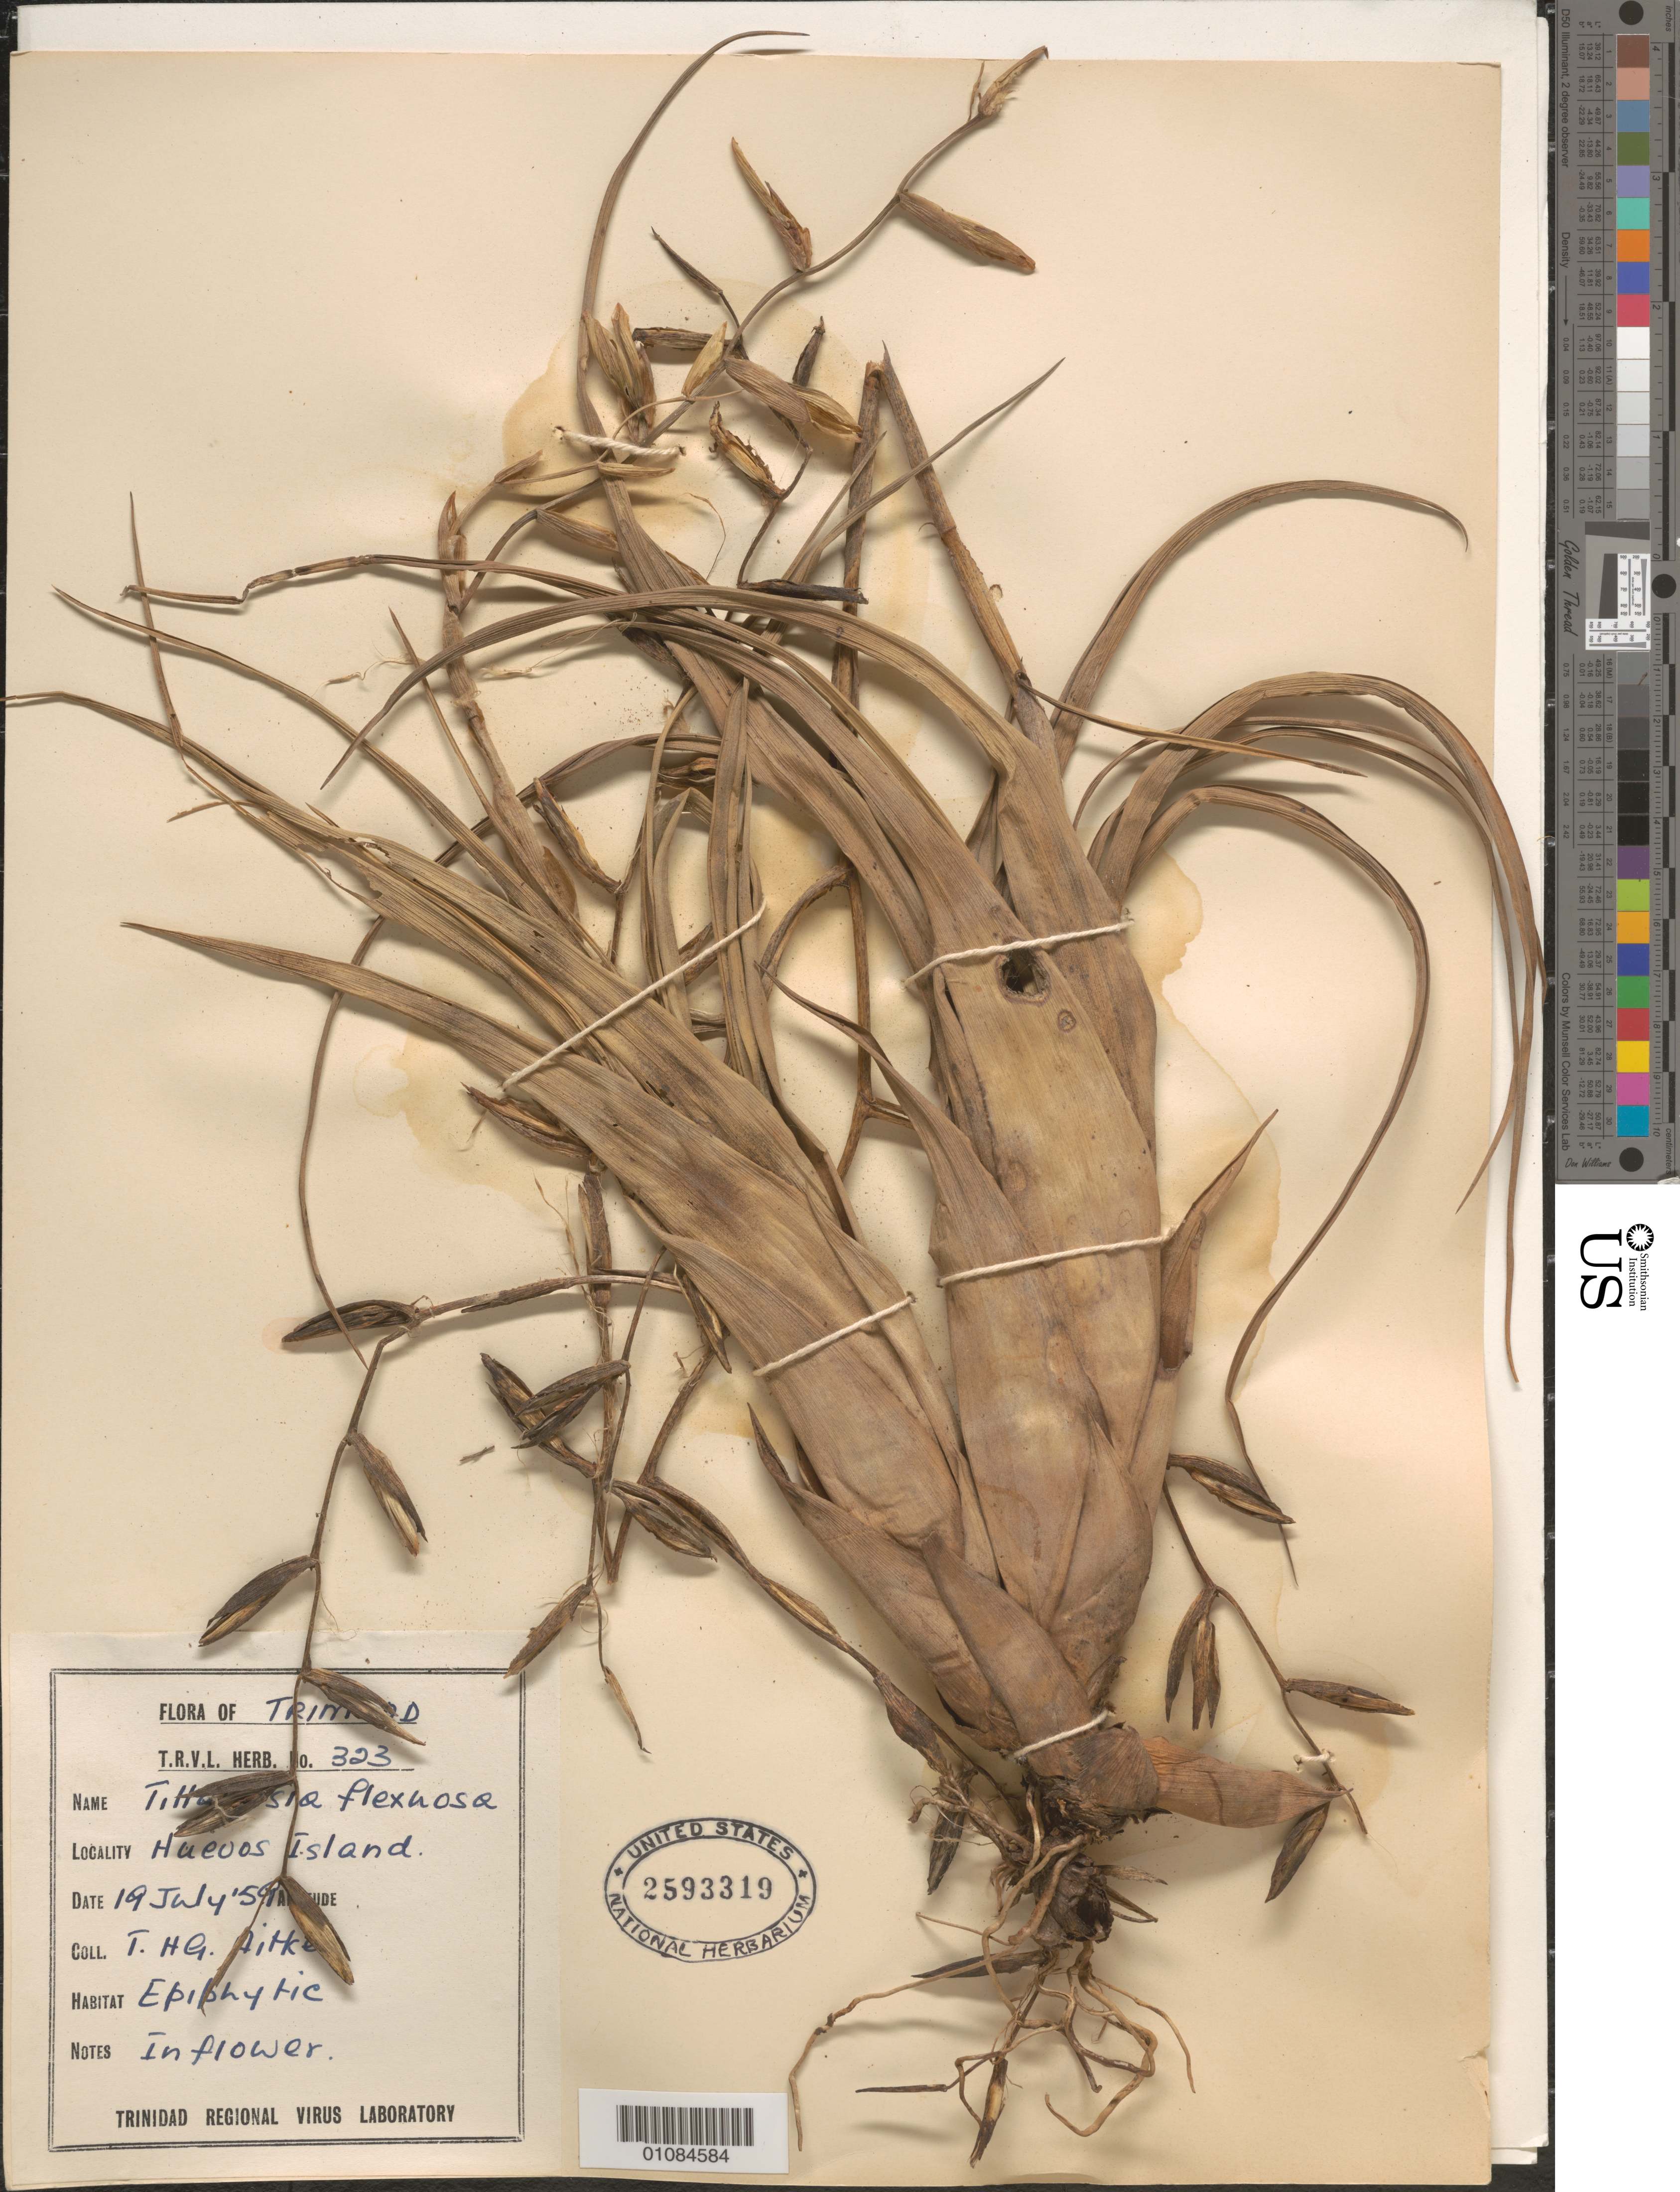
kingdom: Plantae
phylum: Tracheophyta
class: Liliopsida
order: Poales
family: Bromeliaceae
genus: Tillandsia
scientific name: Tillandsia flexuosa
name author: Sw.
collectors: T. Aitken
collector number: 323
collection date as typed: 19 Jul 1959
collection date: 1959-07-19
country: Trinidad and Tobago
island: Trinidad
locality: Huevos Island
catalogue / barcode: US 2593319